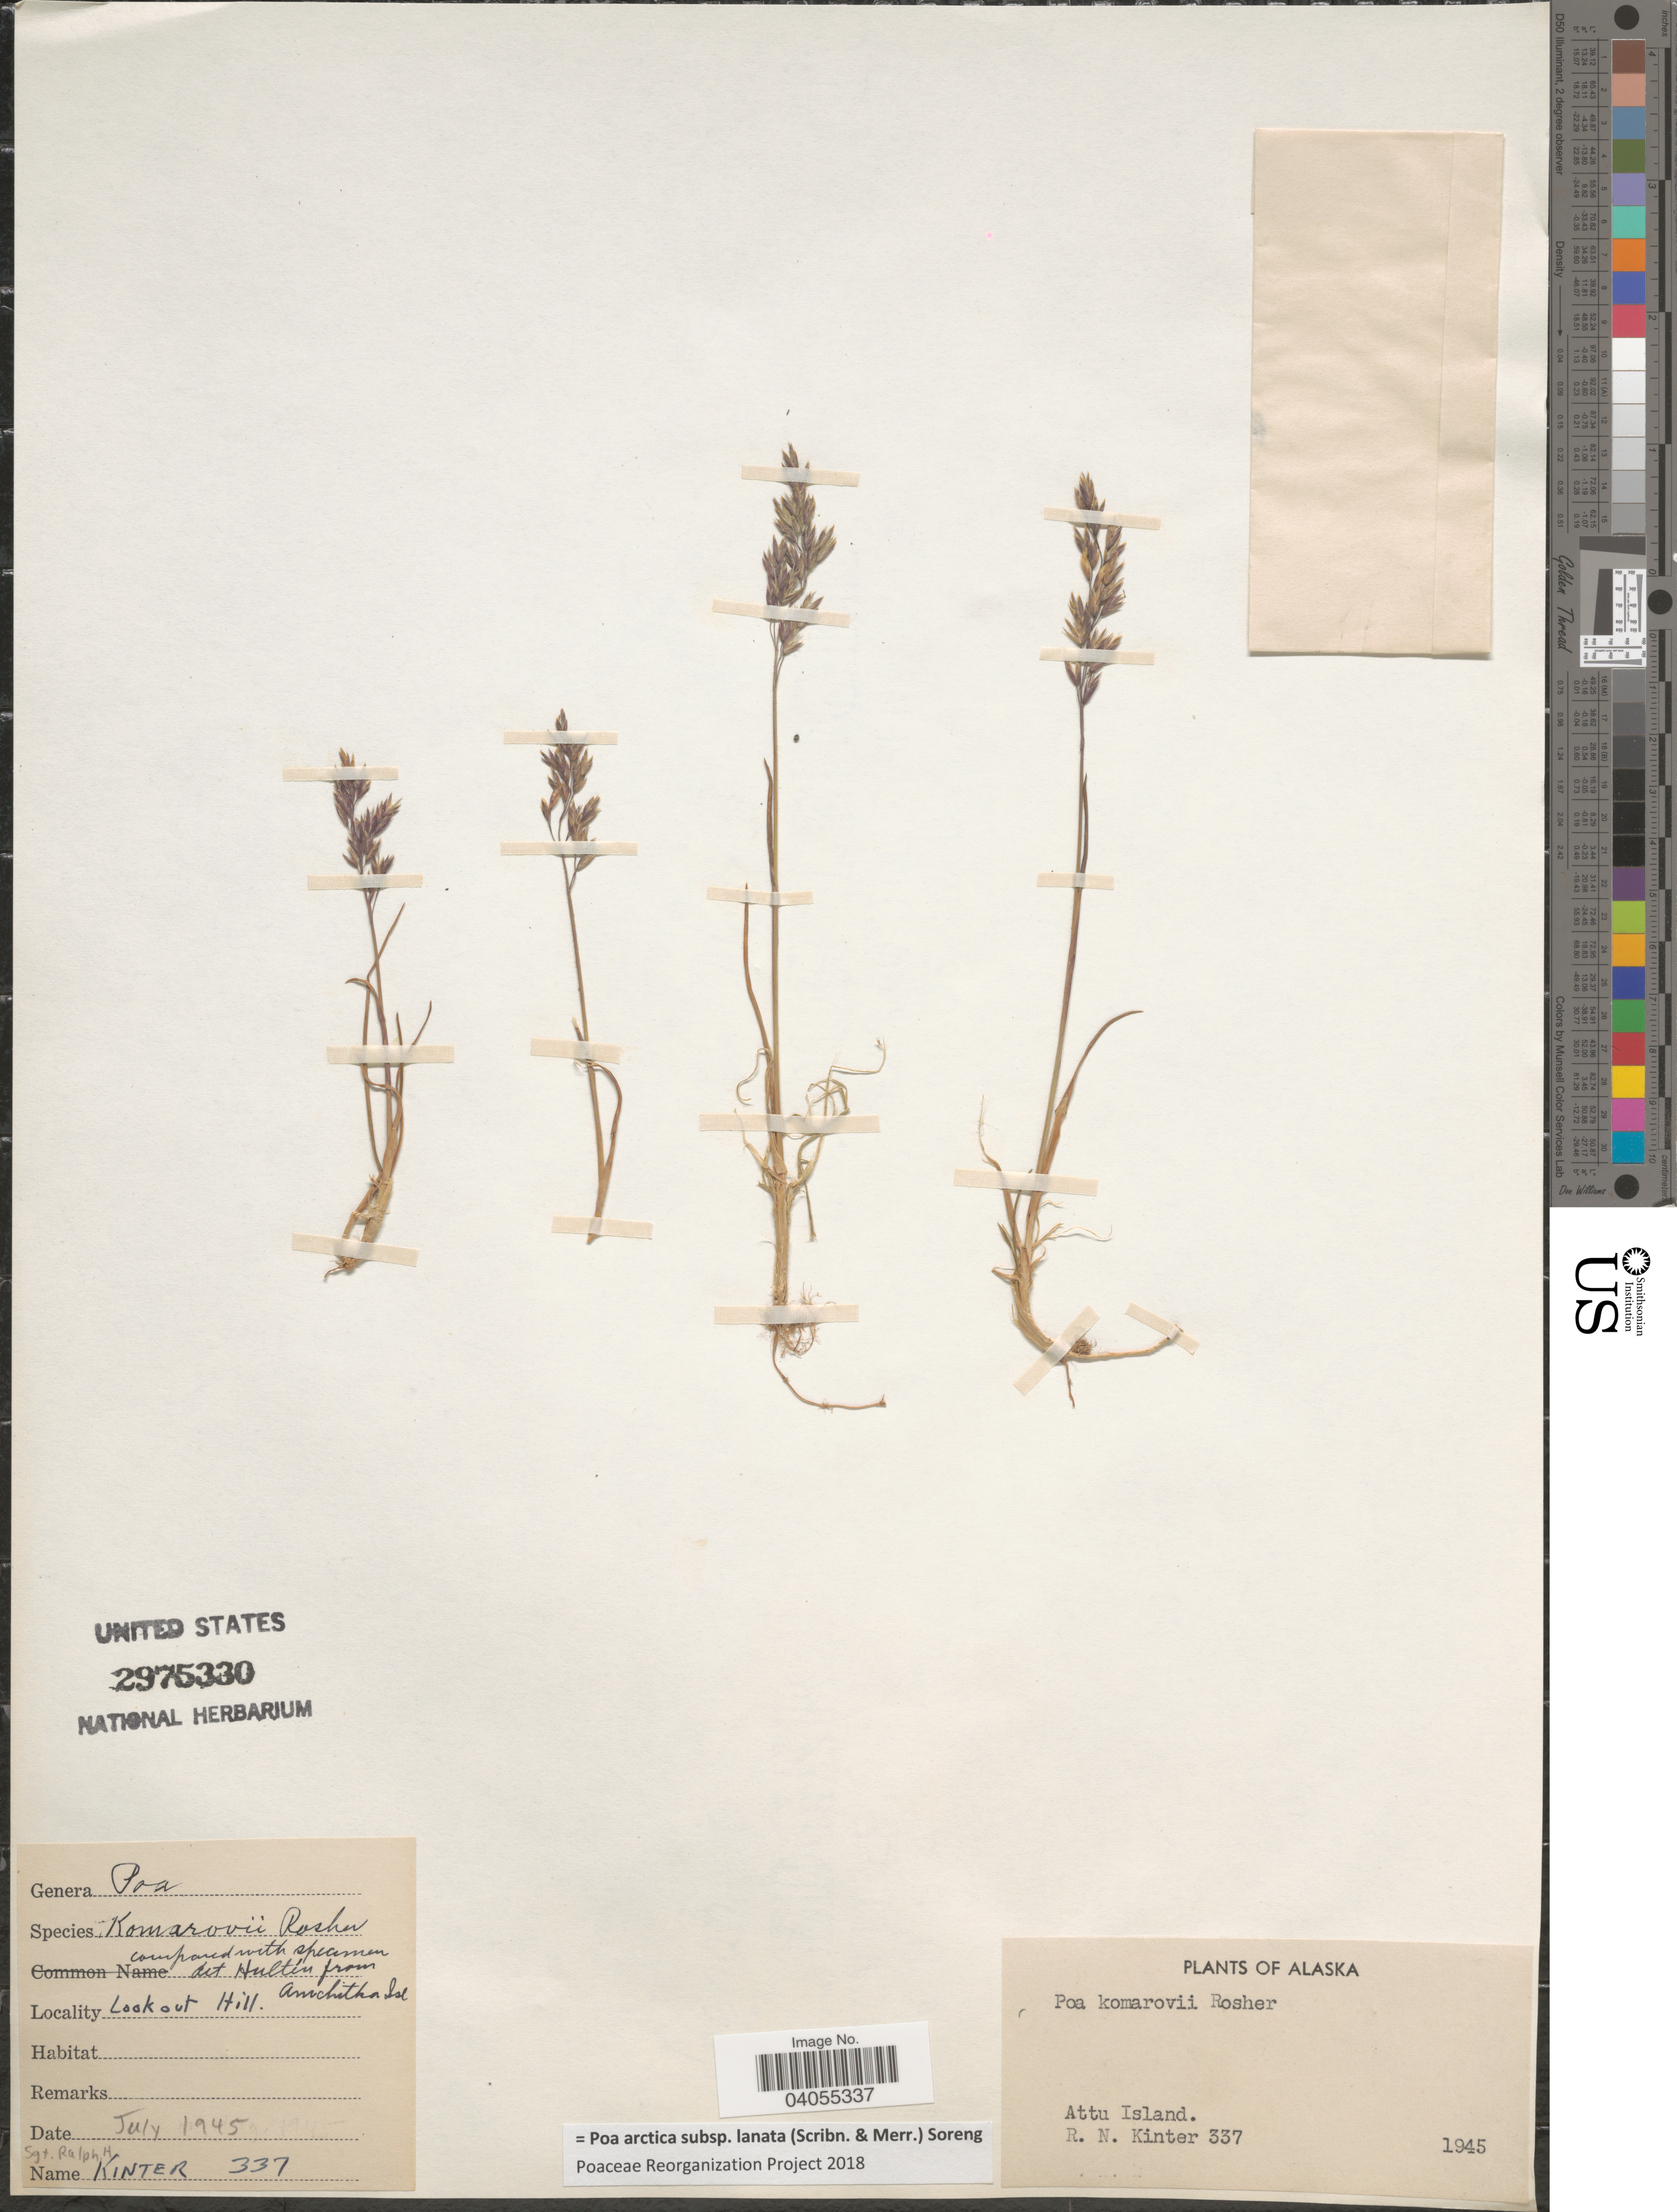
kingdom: Plantae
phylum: Tracheophyta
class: Liliopsida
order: Poales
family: Poaceae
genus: Poa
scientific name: Poa arctica subsp. lanata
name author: (Scribn. & Merr.) Soreng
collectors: R. Kinter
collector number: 337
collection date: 1945-07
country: United States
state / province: Alaska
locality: Attu Island. Lookout Hill.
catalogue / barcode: US 2975330